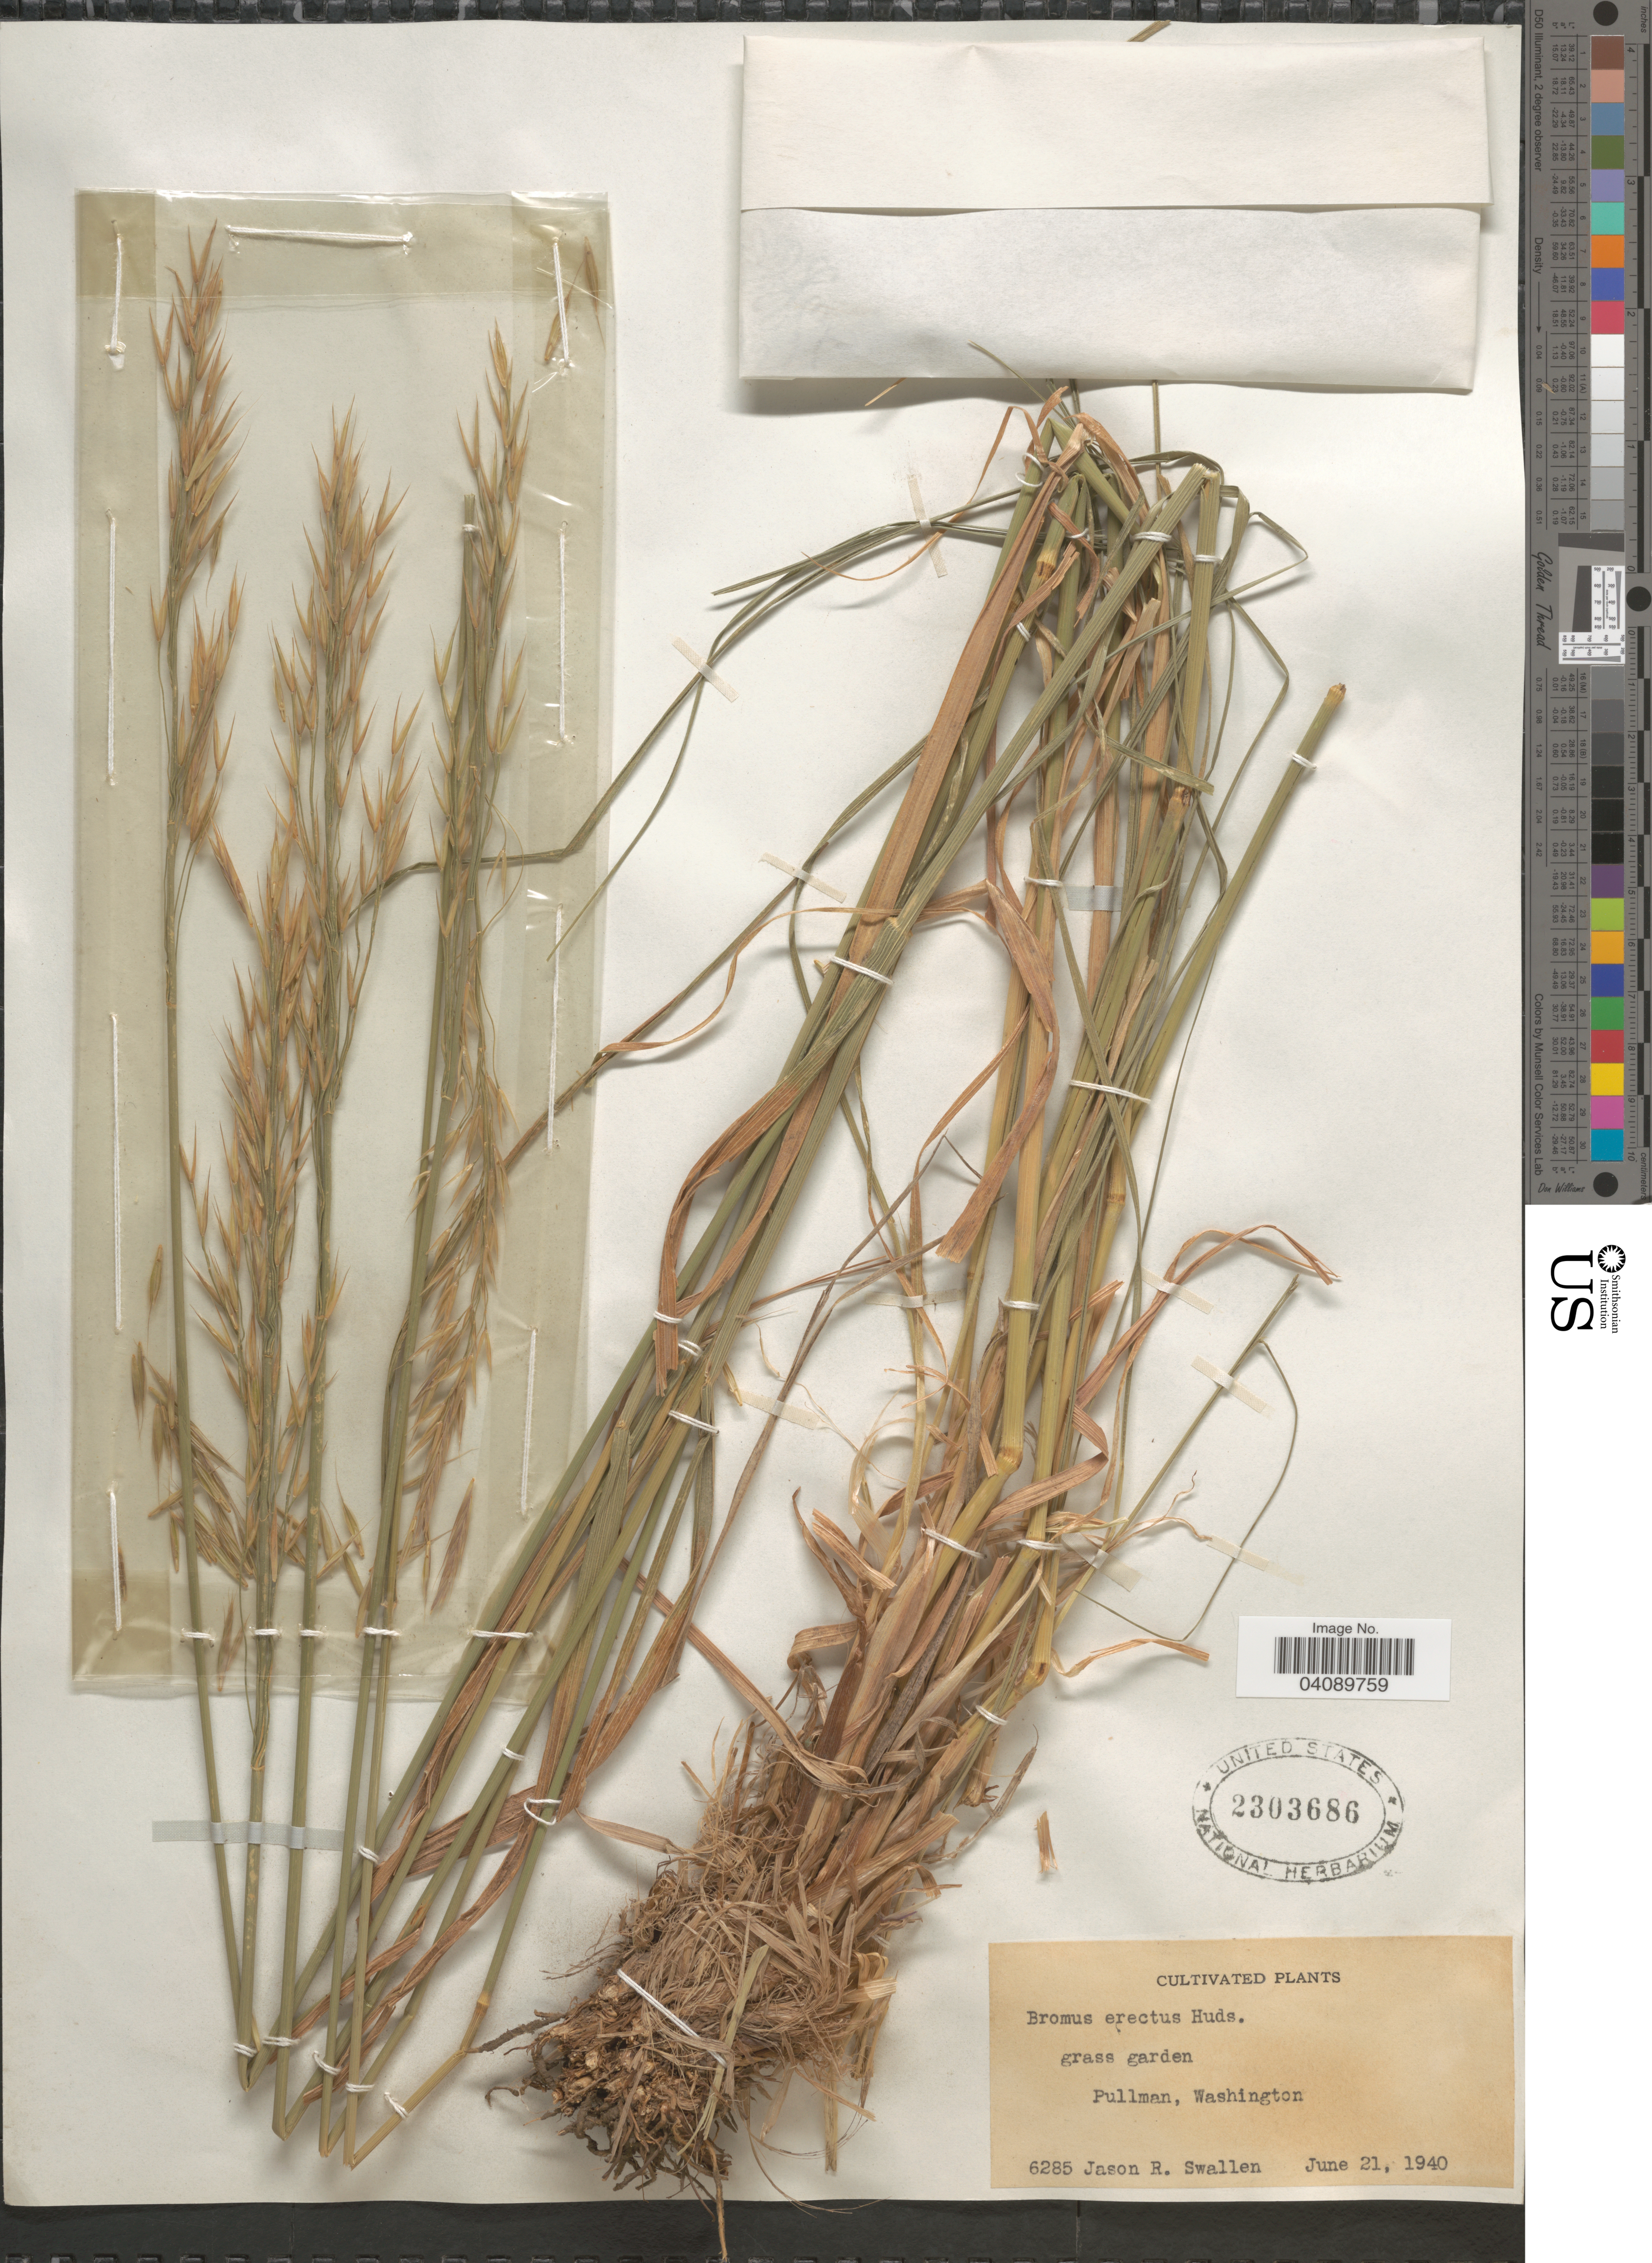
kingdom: Plantae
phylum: Tracheophyta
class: Liliopsida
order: Poales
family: Poaceae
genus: Bromus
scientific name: Bromus erectus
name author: Huds.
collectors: J. R. Swallen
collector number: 6285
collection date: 1940-06-21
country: United States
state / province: Washington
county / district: Whitman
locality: Grass garden. Pullman.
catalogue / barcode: US 2303686